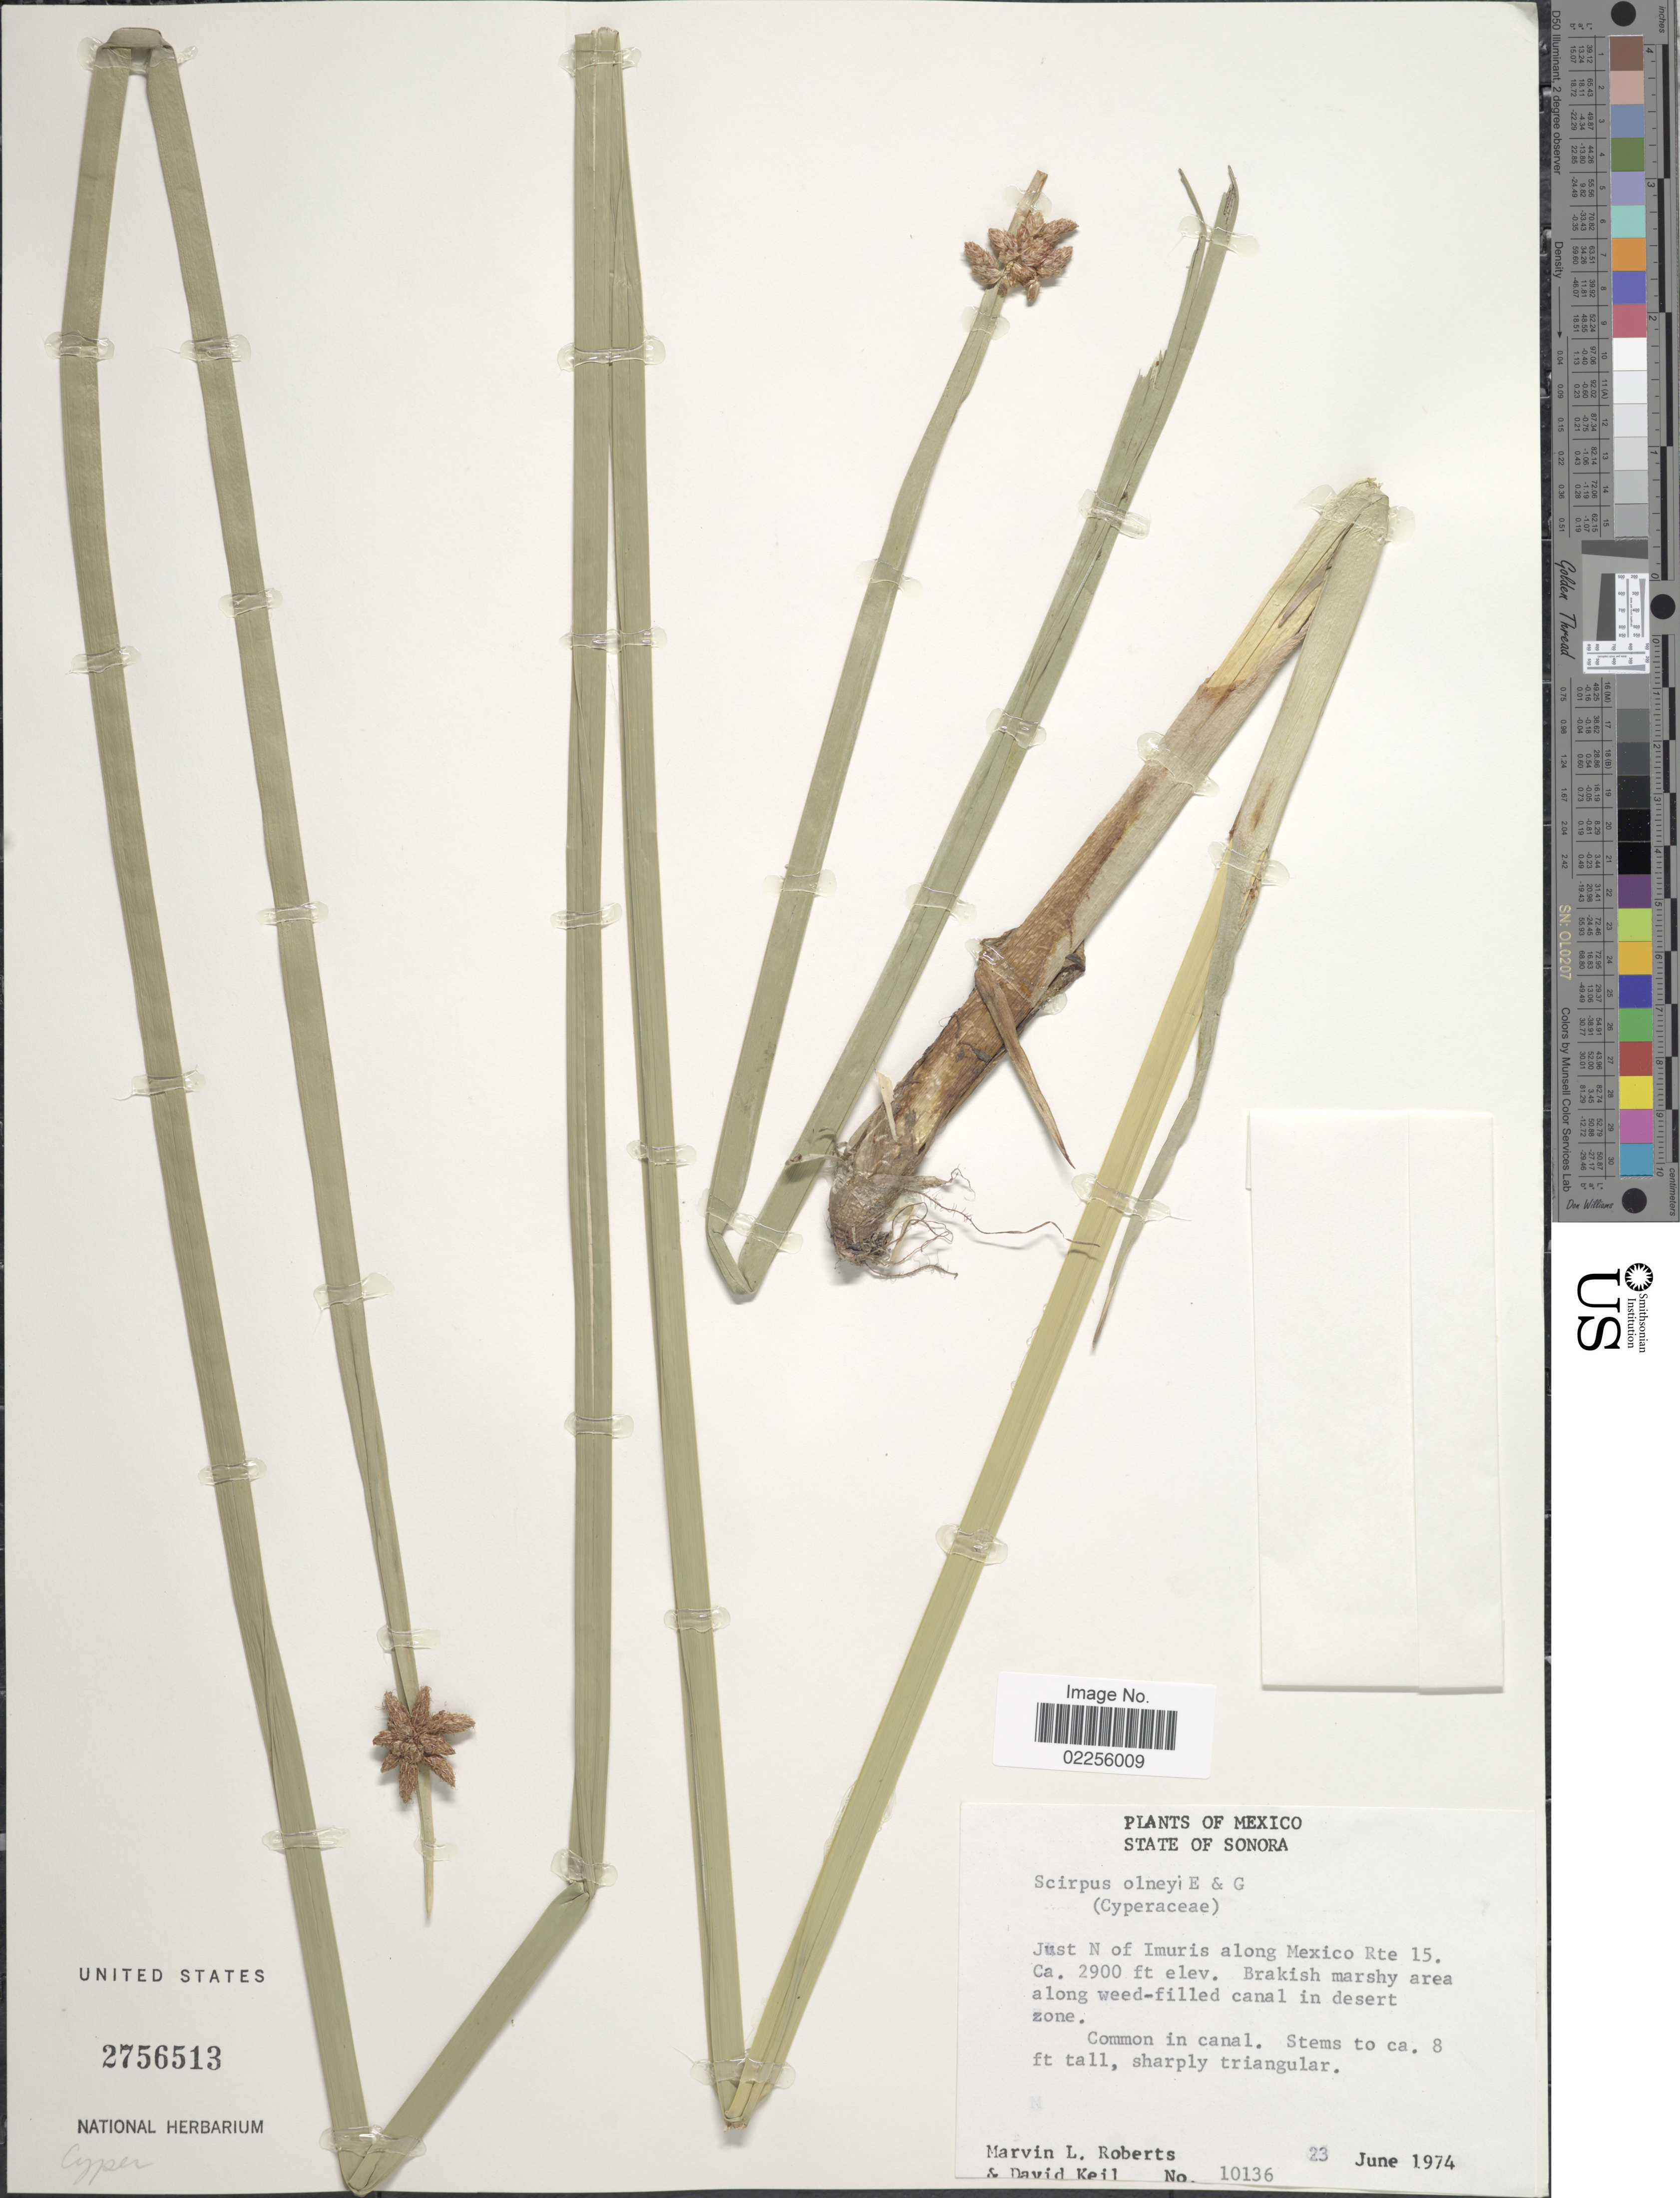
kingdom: Plantae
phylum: Tracheophyta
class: Liliopsida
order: Poales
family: Cyperaceae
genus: Schoenoplectus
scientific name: Schoenoplectus americanus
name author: (Pers.) Volkart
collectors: M. Roberts & D. J. Keil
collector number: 10136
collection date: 1974-06-23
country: Mexico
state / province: Sonora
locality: Just N of Imuris along Mexico Rte 15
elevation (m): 884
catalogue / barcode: US 2756513